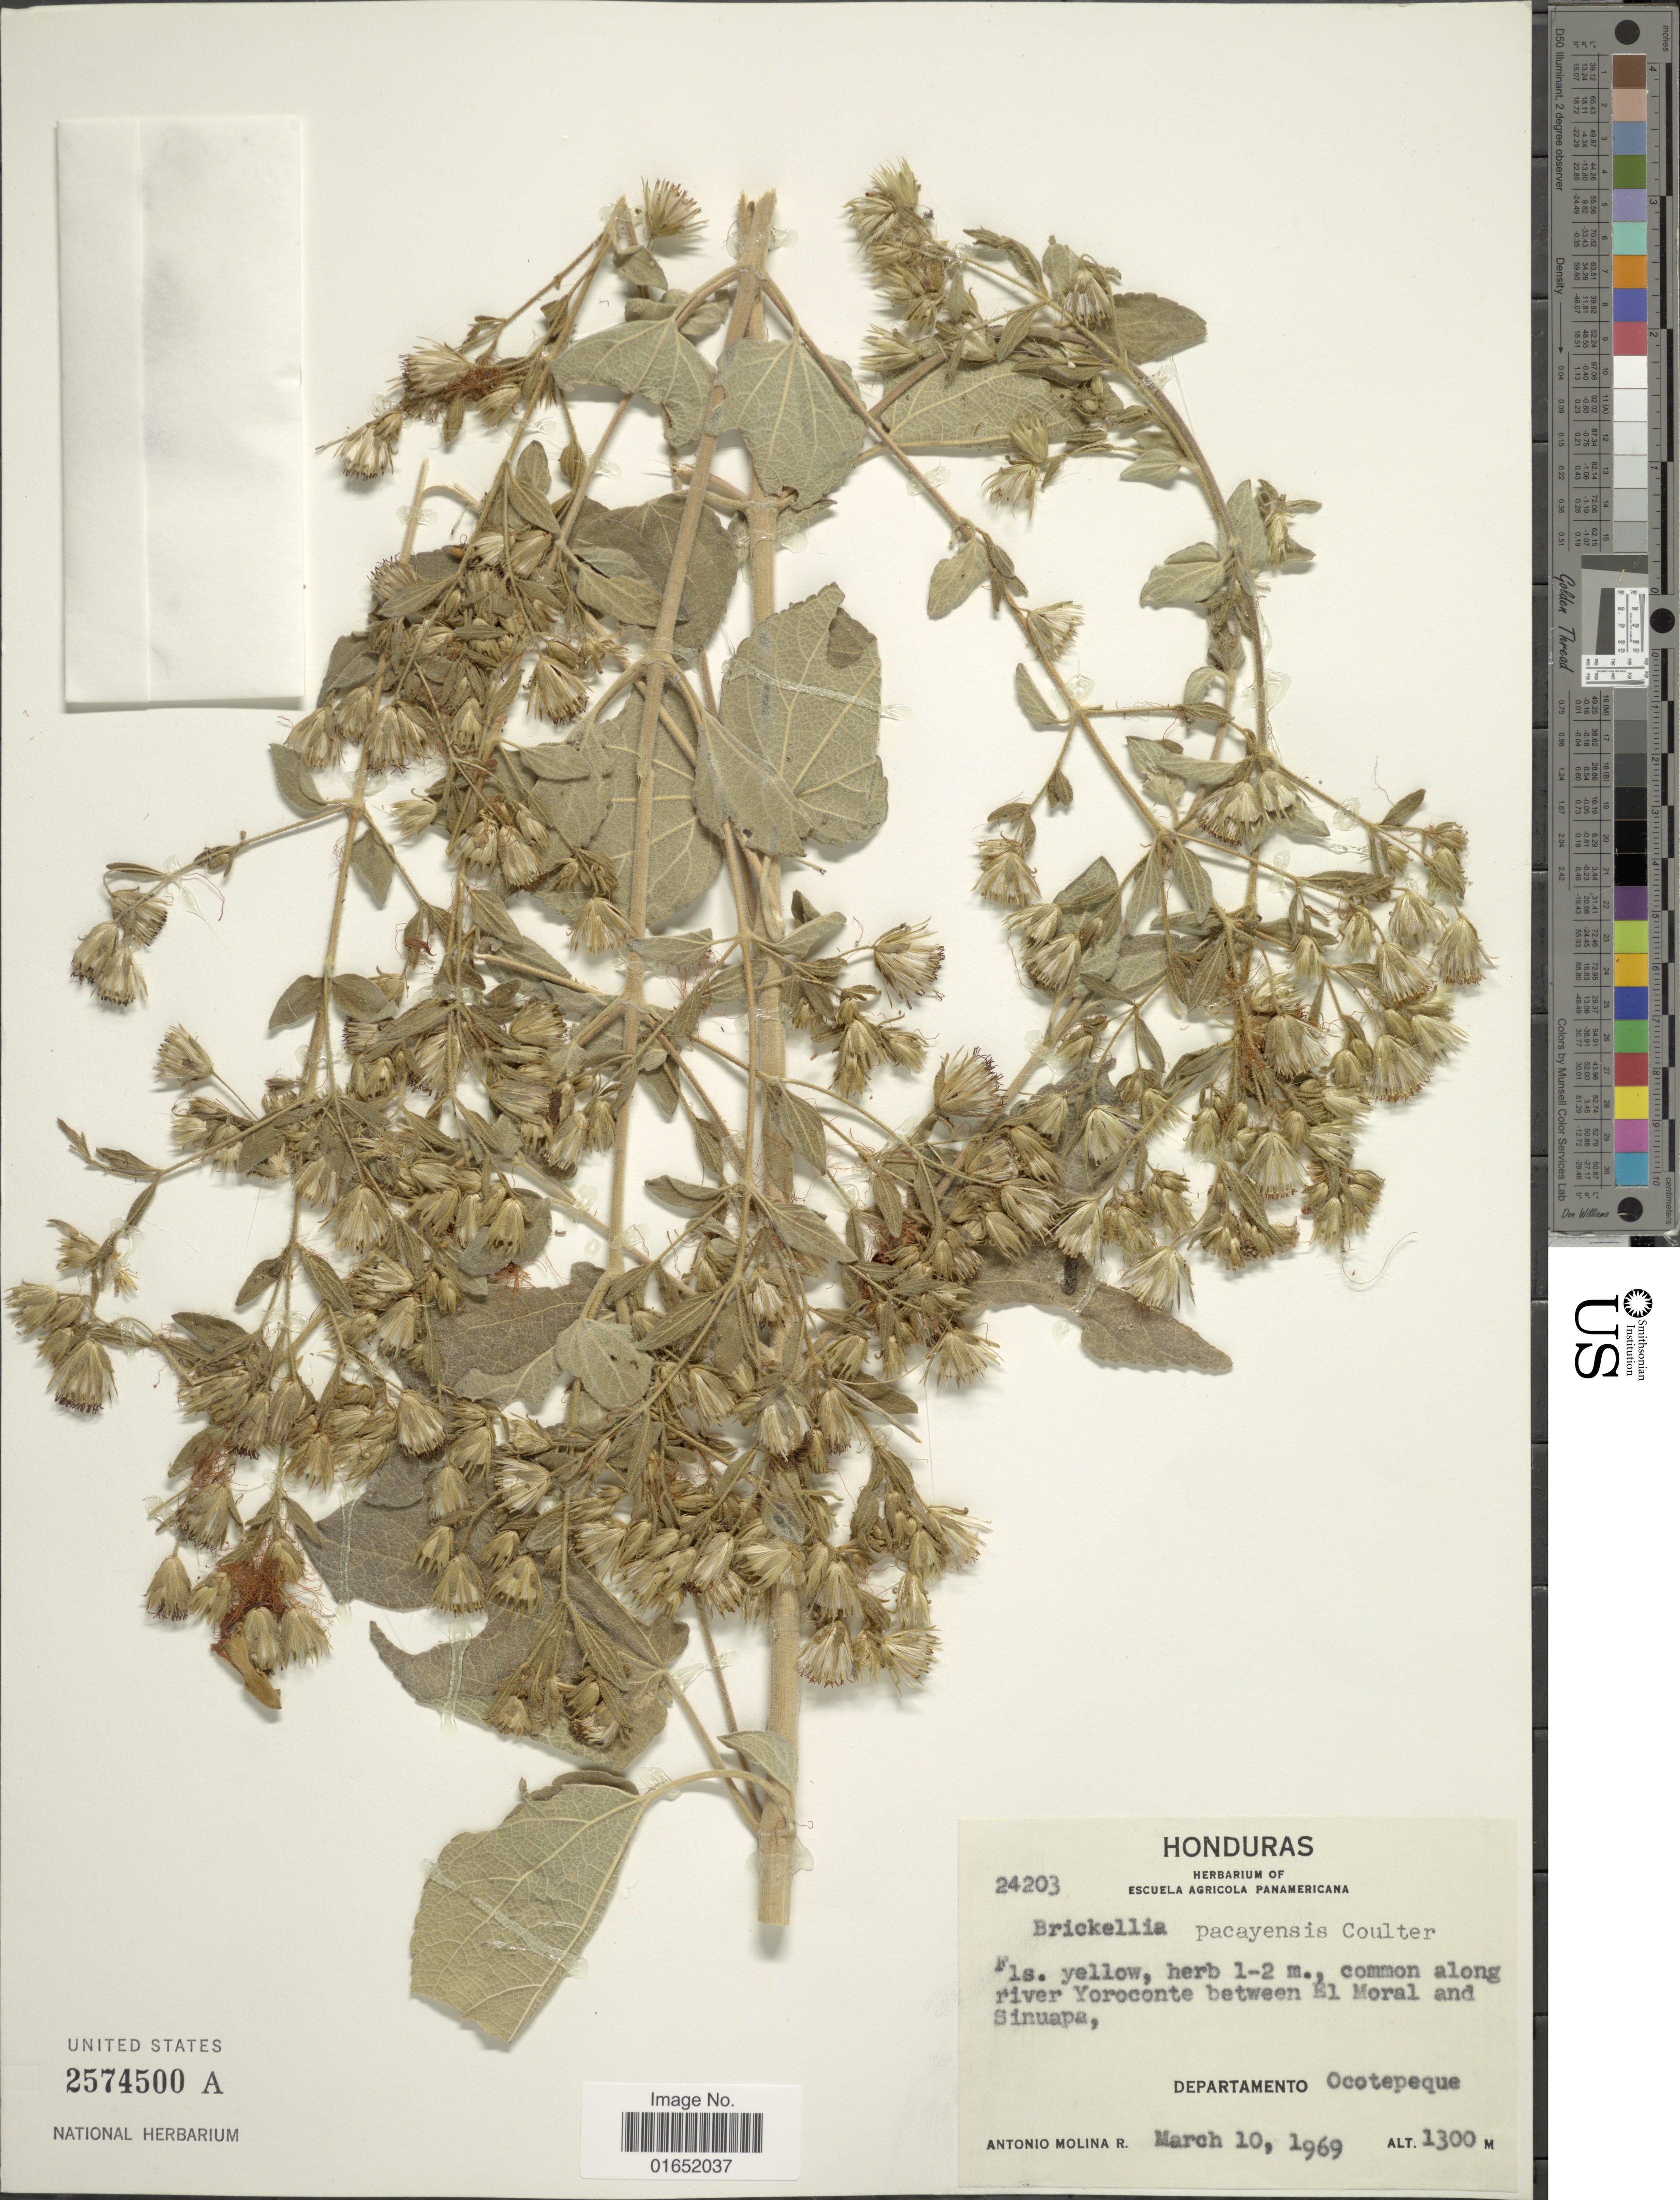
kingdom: Plantae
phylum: Tracheophyta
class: Magnoliopsida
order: Asterales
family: Asteraceae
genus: Brickellia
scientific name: Brickellia pacayensis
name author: J.M. Coult.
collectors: A. Molina R.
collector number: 24203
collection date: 1969-03-10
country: Honduras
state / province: Ocotepeque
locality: Common along river Yoroconte between El Moral and Sinuapa, Departmento Ocotepeque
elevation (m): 1300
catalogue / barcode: US 2574500A